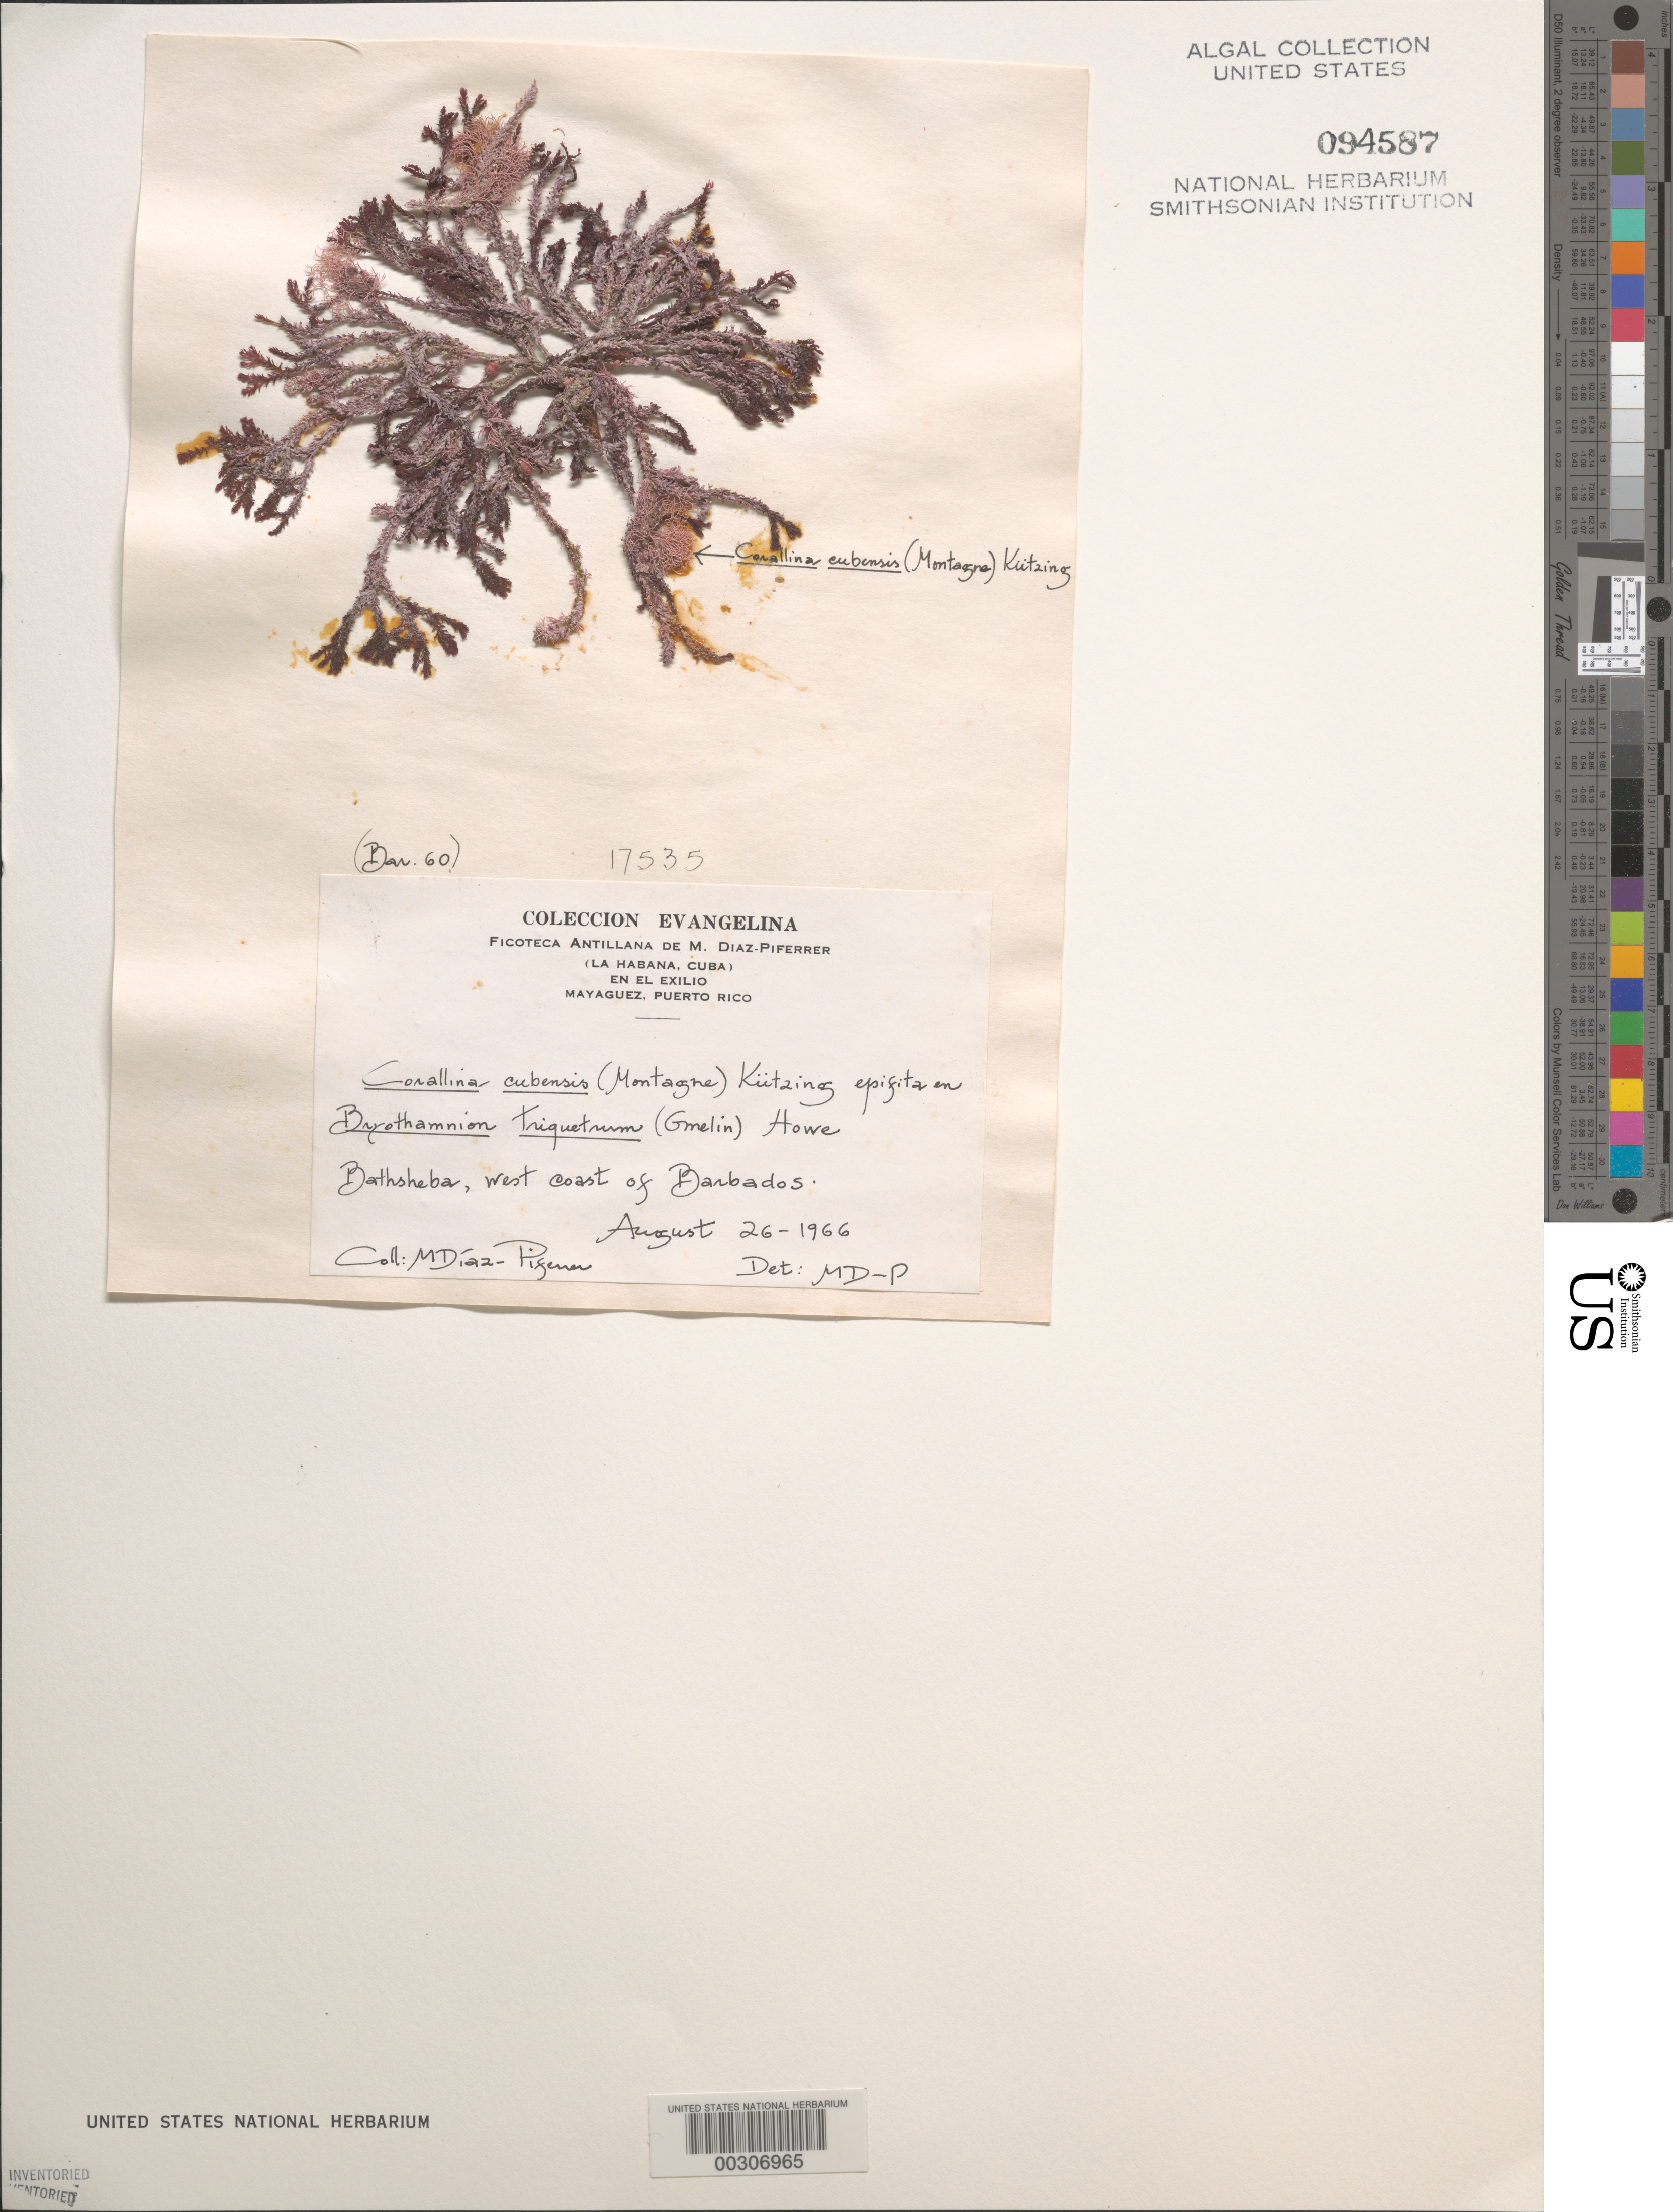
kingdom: Plantae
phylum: Rhodophyta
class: Florideophyceae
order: Corallinales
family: Corallinaceae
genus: Jania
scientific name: Jania cubensis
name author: Mont. ex Kütz.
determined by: Algae name updating Project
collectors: M. Diaz-Piferrer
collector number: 17535 & BAR. 60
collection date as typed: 26 Aug 1966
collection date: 1966-08-26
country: Barbados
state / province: Saint Joseph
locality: Bathsheba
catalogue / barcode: US 94587